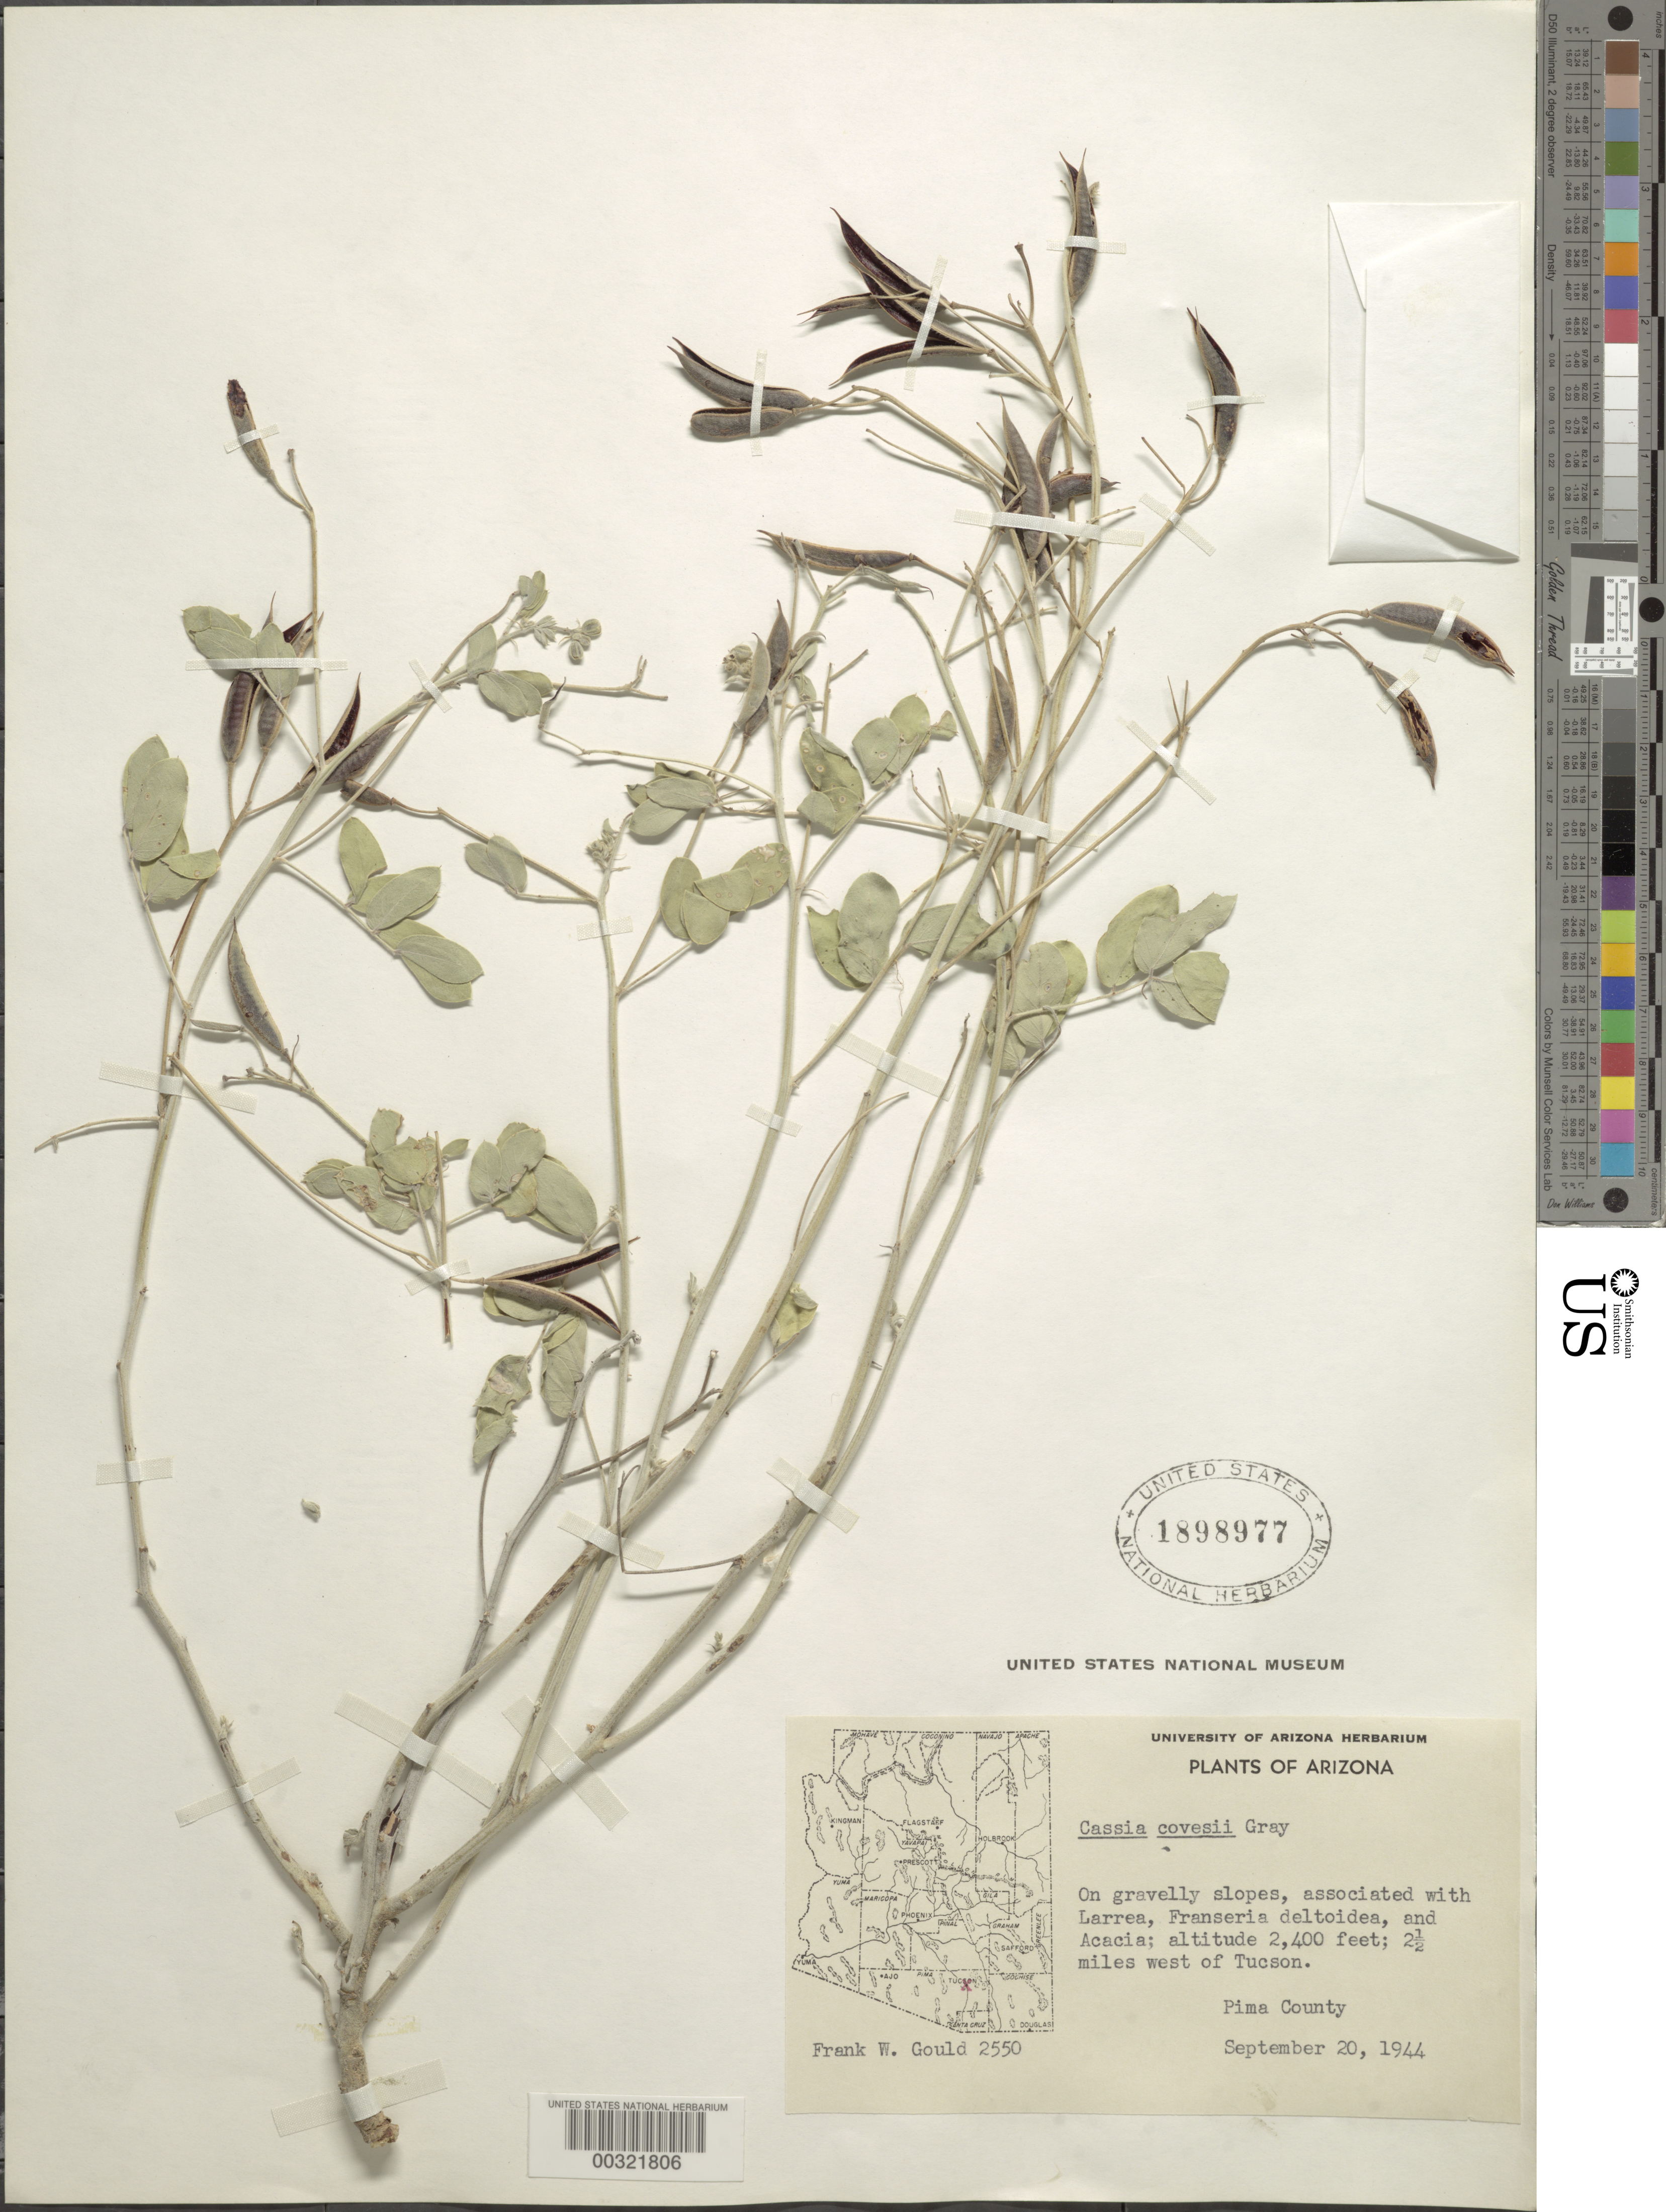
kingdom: Plantae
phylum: Tracheophyta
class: Magnoliopsida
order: Fabales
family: Fabaceae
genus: Senna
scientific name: Senna covesii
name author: (A. Gray) H.S. Irwin & Barneby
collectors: F. W. Gould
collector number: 2550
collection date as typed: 20 Sep 1944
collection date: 1944-09-20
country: United States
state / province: Arizona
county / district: Pima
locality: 2.5 mi w of tucson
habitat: On gravelly slopes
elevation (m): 732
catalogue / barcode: US 1898977